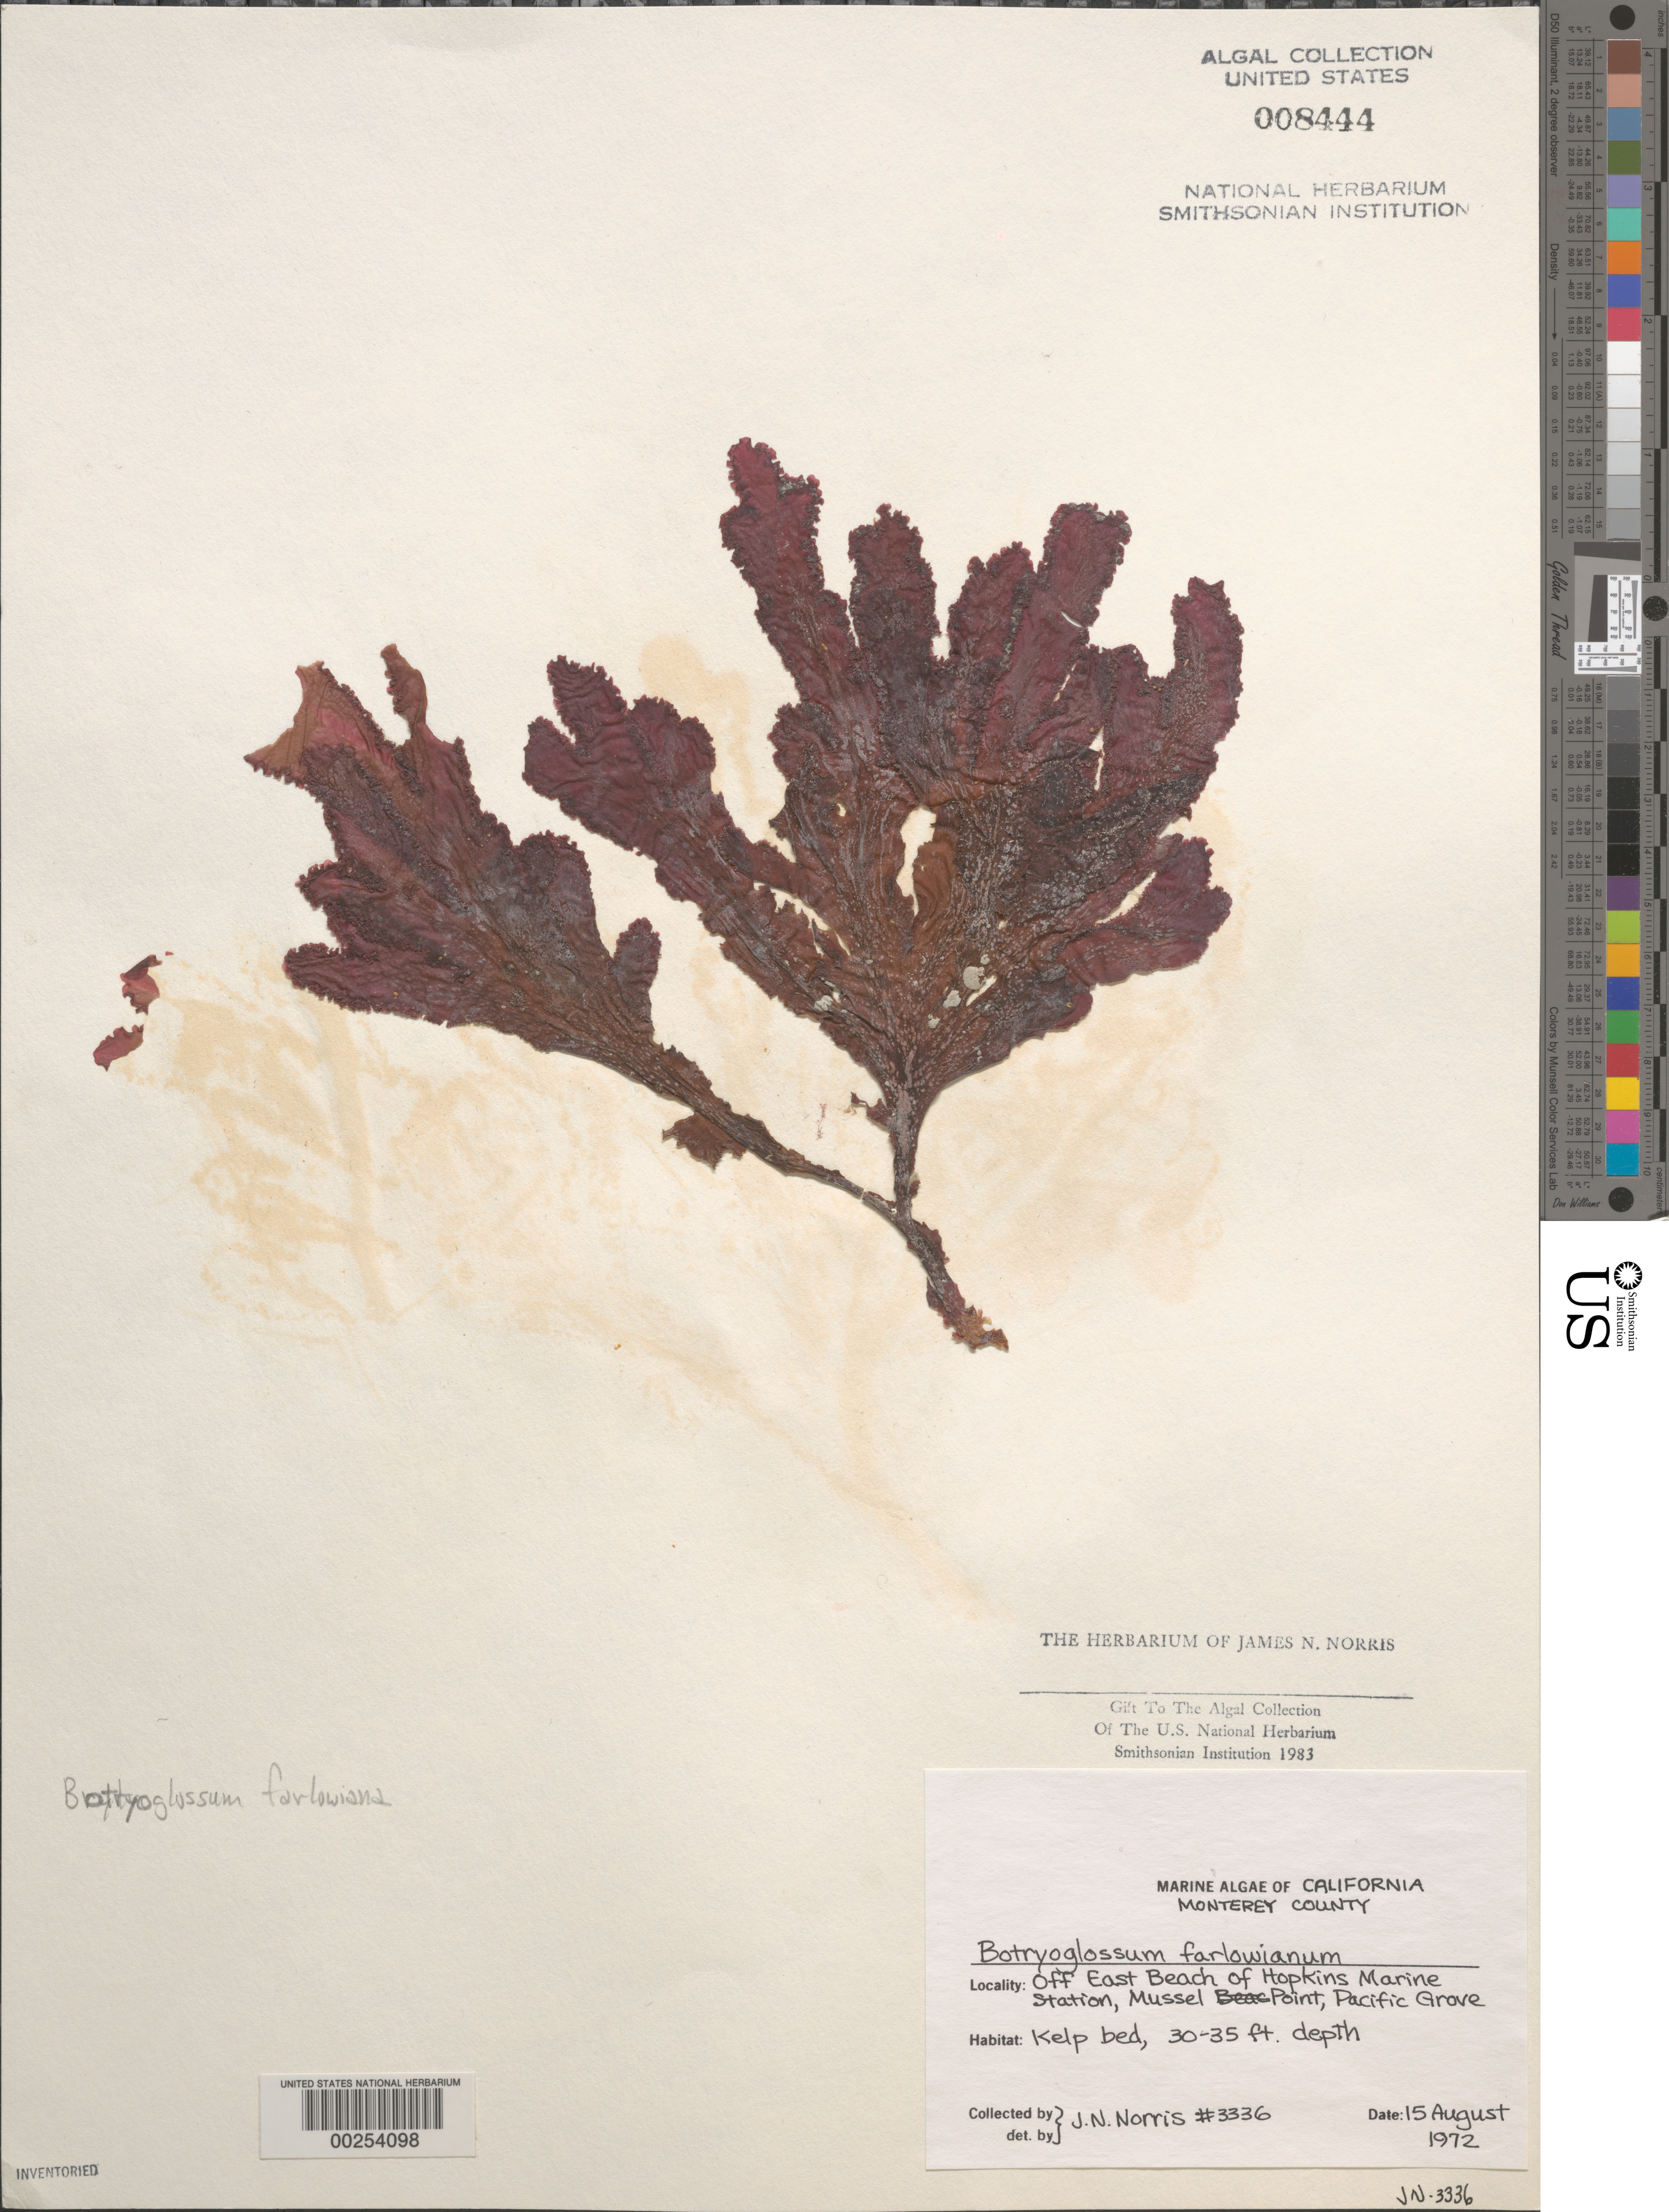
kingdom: Plantae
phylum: Rhodophyta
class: Florideophyceae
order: Ceramiales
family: Delesseriaceae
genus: Botryoglossum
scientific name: Botryoglossum farlowianum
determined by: Norris, James N.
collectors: J. N. Norris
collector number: JN-3336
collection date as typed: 15 Aug 1972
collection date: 1972-08-15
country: United States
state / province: California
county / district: Monterey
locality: Pacific Grove, off East Beach of Hopkins Marine Station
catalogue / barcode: US 8444